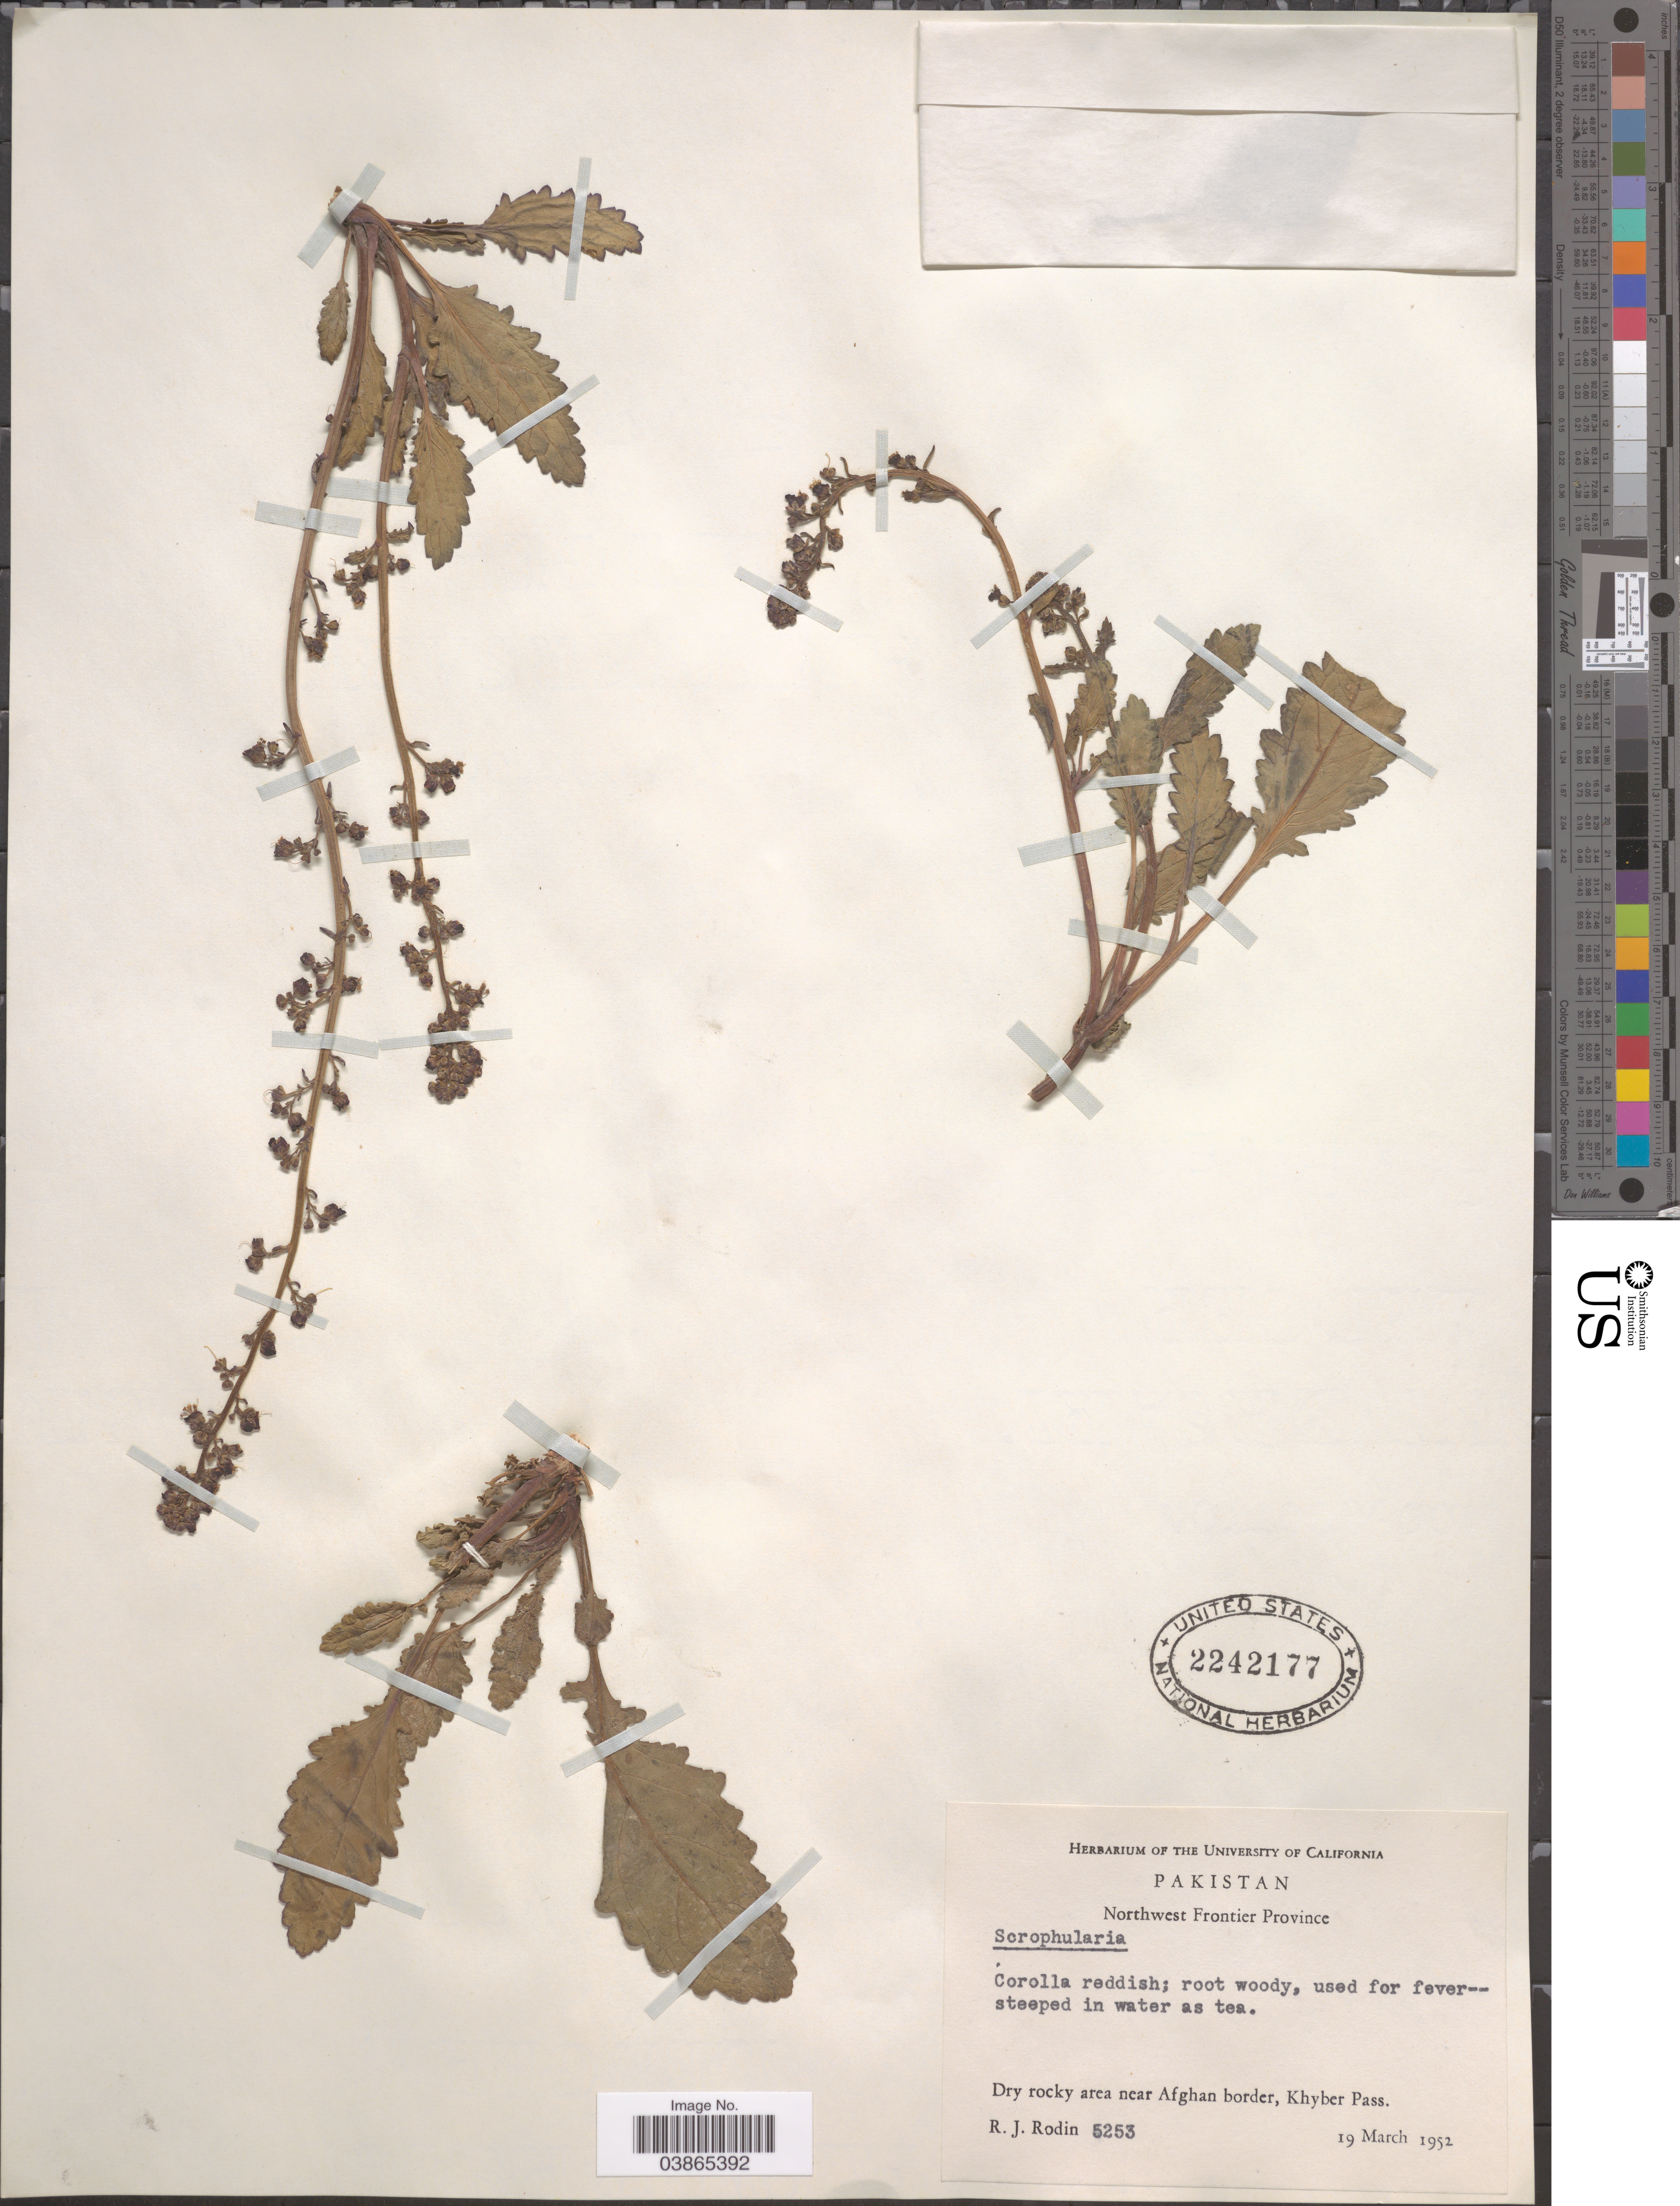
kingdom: Plantae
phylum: Tracheophyta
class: Magnoliopsida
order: Lamiales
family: Scrophulariaceae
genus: Scrophularia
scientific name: Scrophularia sp.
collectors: R. J. Rodin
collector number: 5253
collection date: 1952-03-19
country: Pakistan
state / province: Khyber Pakhtunkhwa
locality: Northwest Frontier Province. Dry rocky area near Afghan border, Khyber Pass.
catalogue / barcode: US 2242177